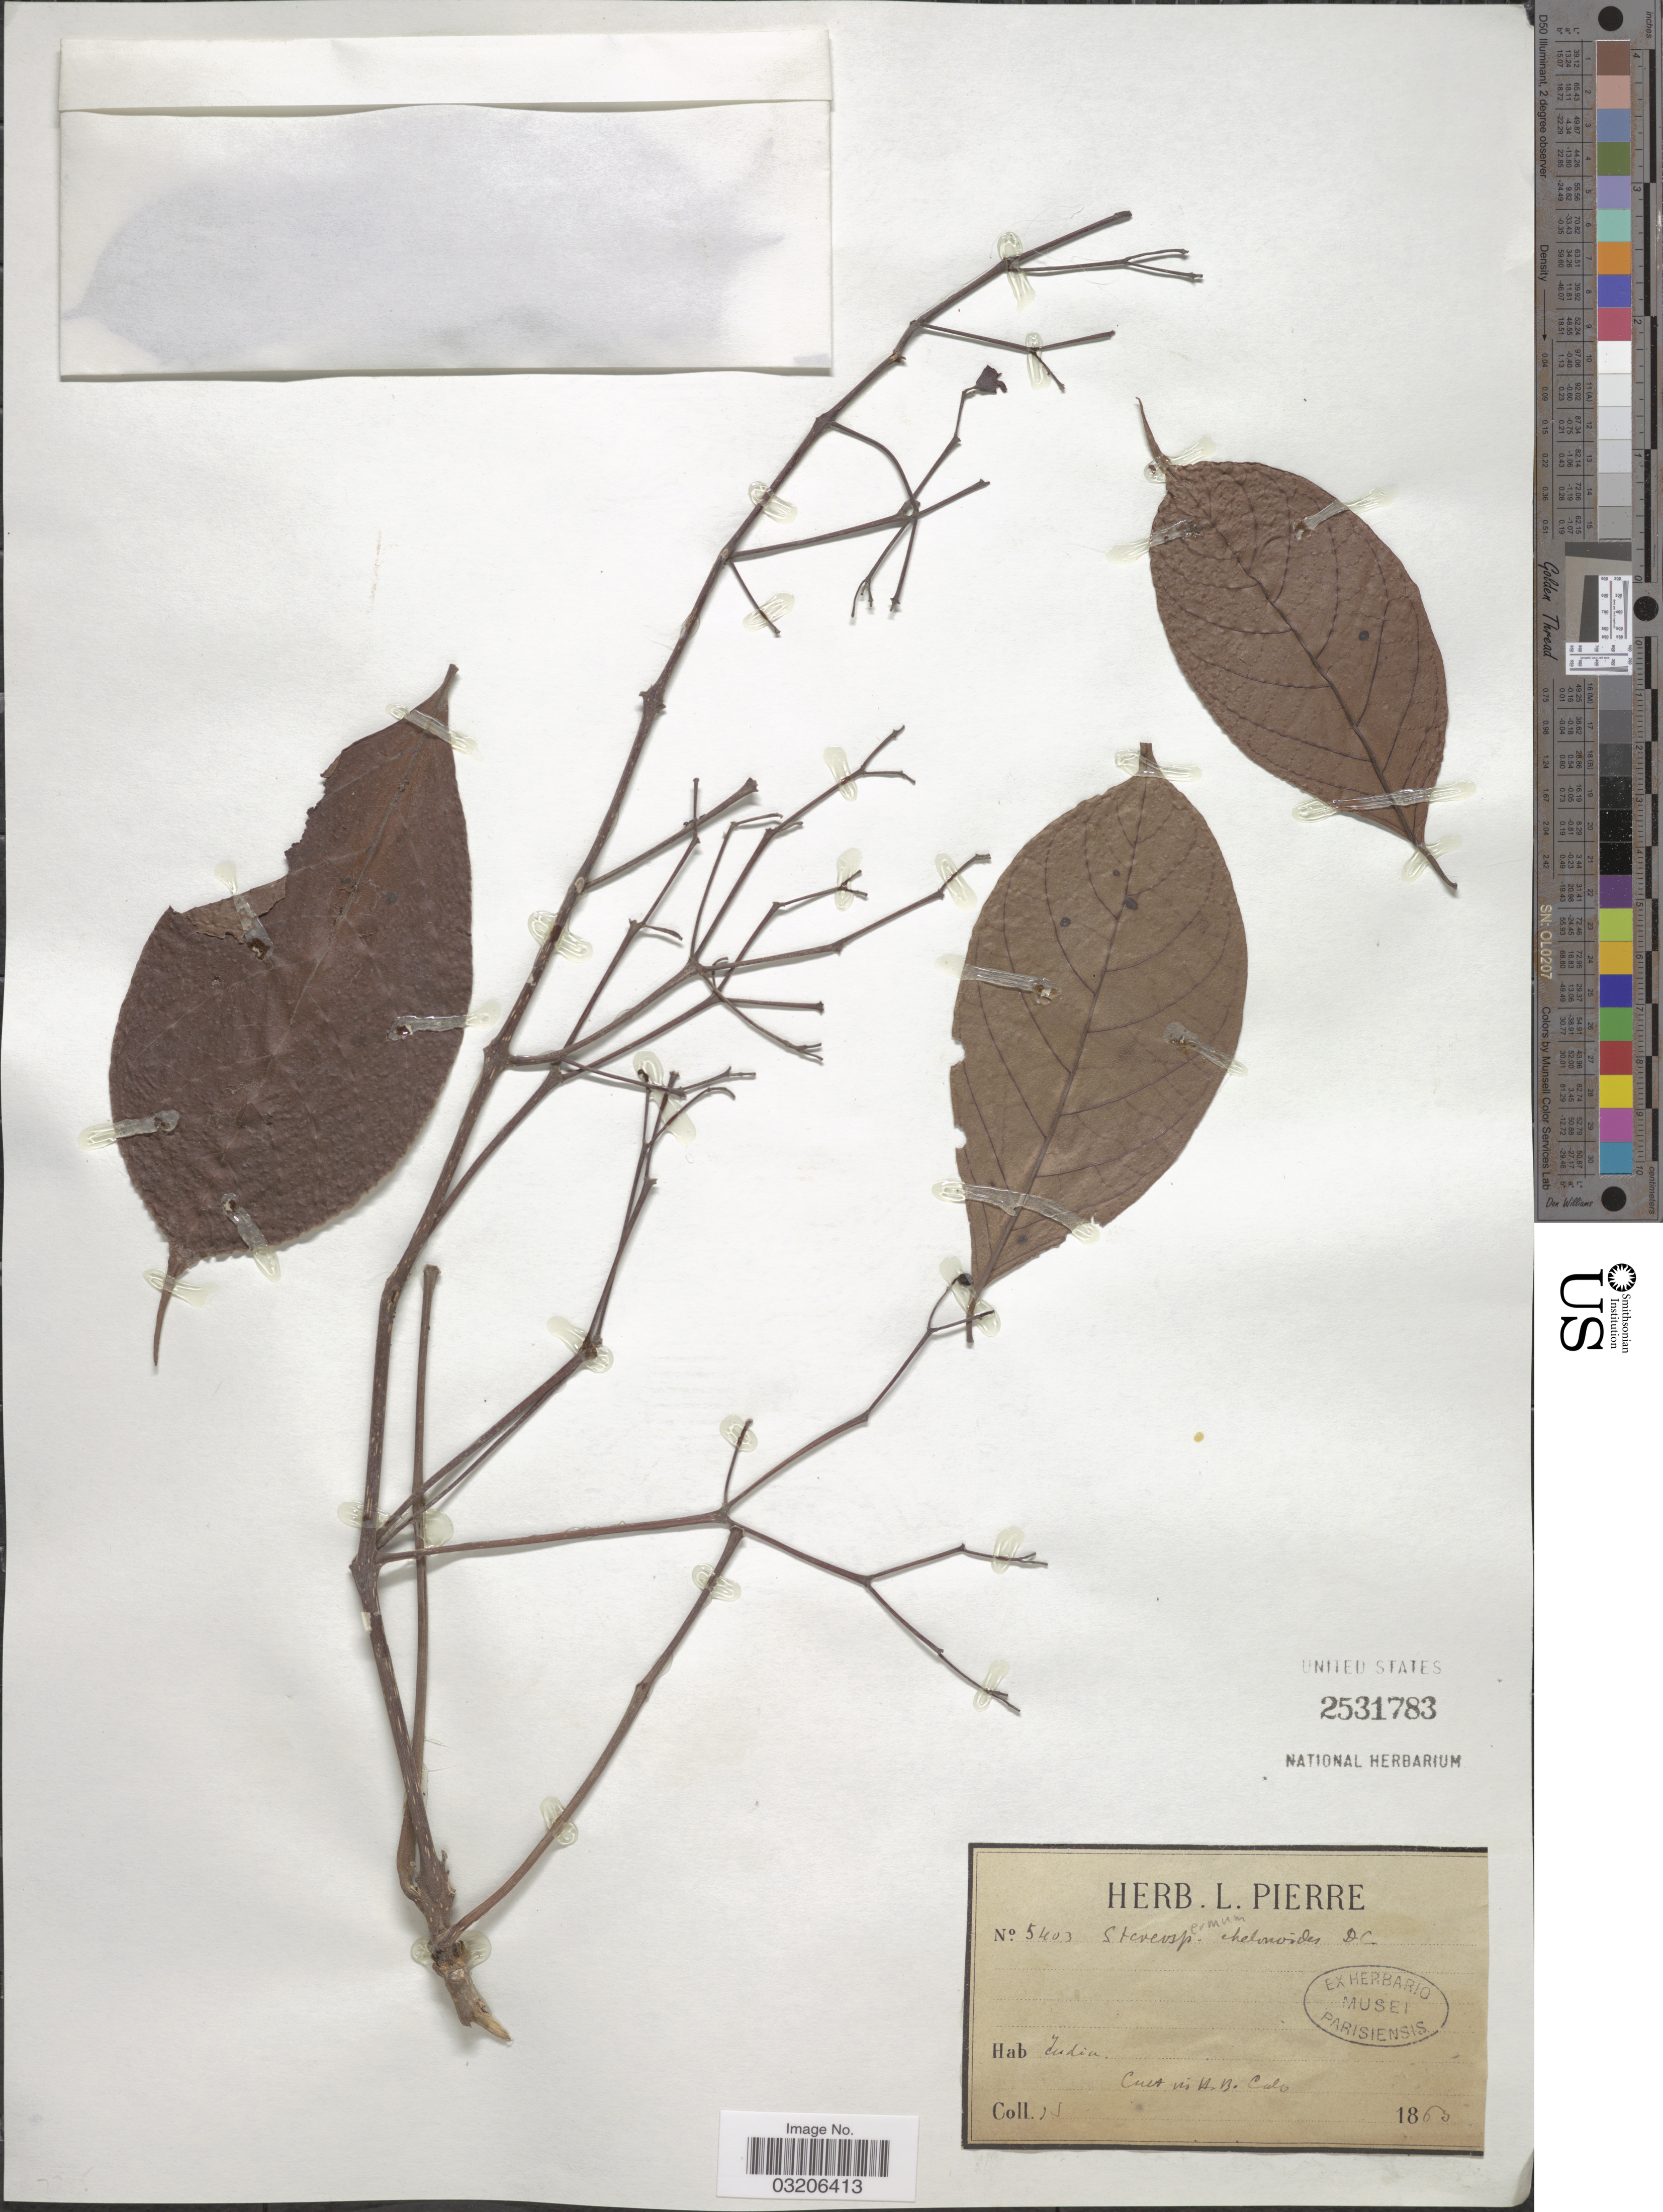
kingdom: Plantae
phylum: Tracheophyta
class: Magnoliopsida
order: Lamiales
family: Bignoniaceae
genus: Stereospermum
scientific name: Stereospermum chelonoides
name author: DC.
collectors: L. Pierre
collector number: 5403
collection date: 1860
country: India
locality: Cult. in H.B. Calc.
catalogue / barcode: US 2531783